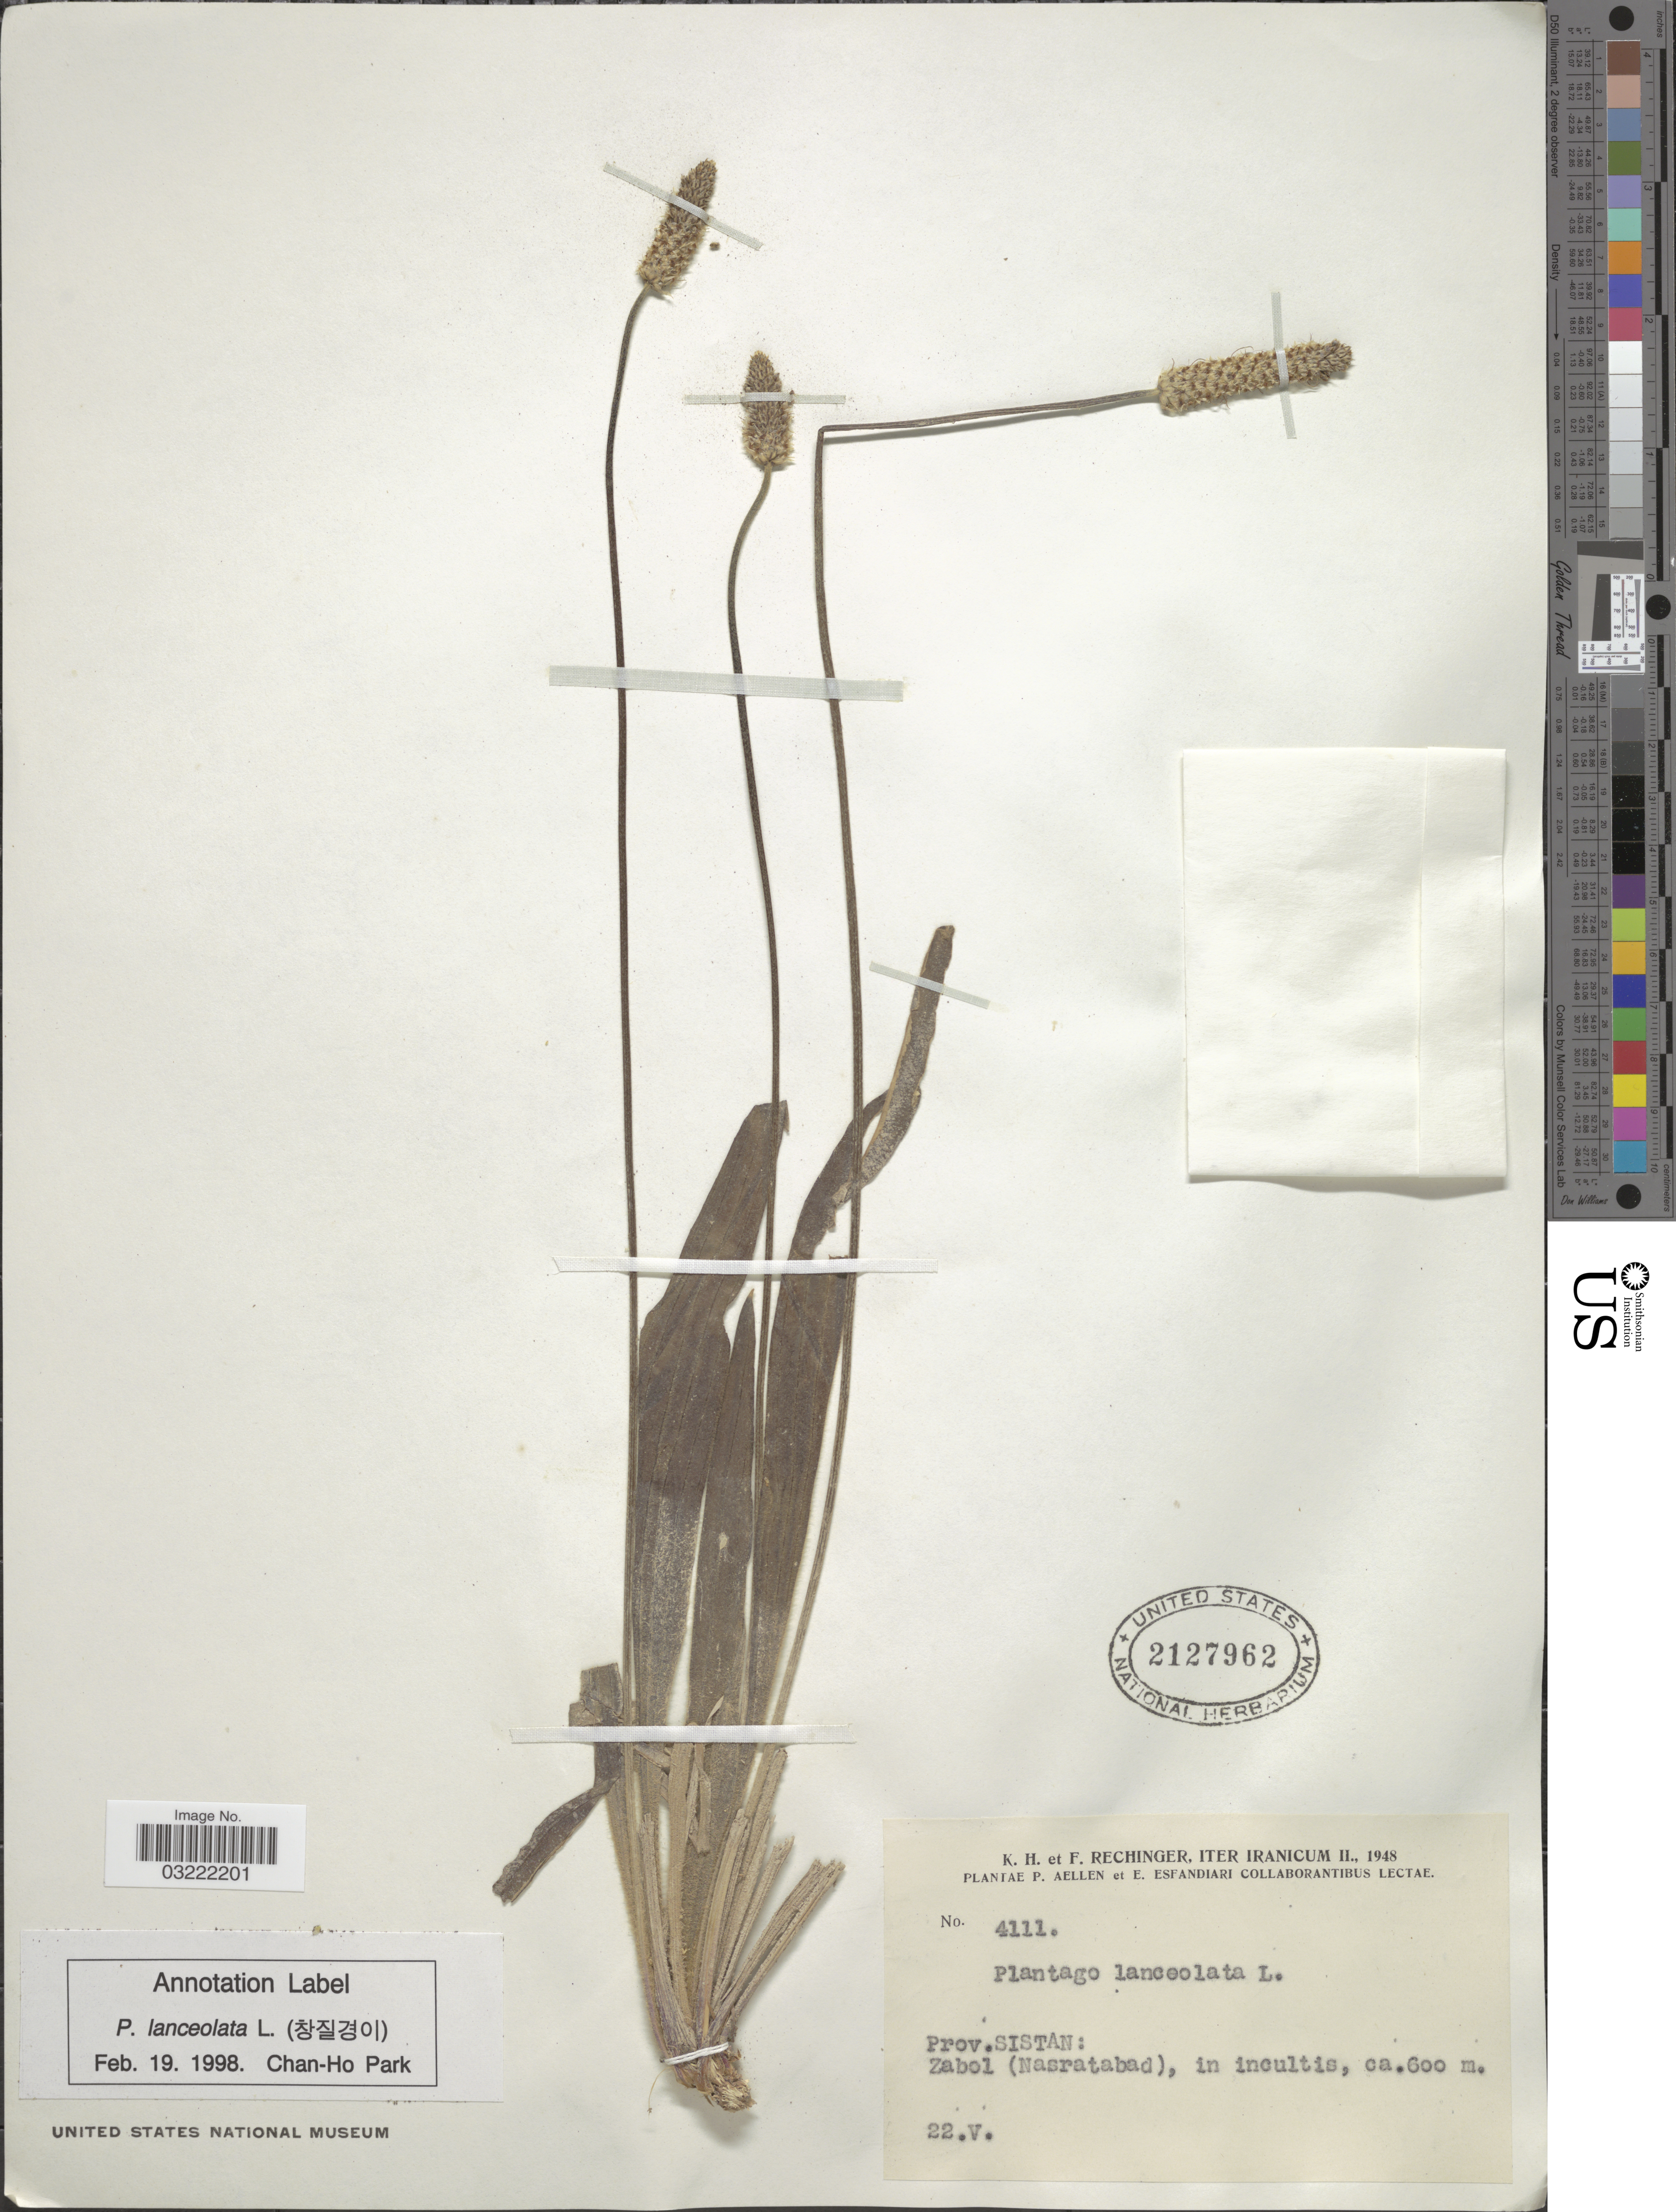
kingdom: Plantae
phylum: Tracheophyta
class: Magnoliopsida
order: Lamiales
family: Plantaginaceae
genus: Plantago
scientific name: Plantago lanceolata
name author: L.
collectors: K. H. Rechinger & F. Rechinger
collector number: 4111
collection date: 1948-05-22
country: Iran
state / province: Sistan and Baluchistan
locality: Prov. Sistan: Zabol (Nasratabad).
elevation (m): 600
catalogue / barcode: US 2127962